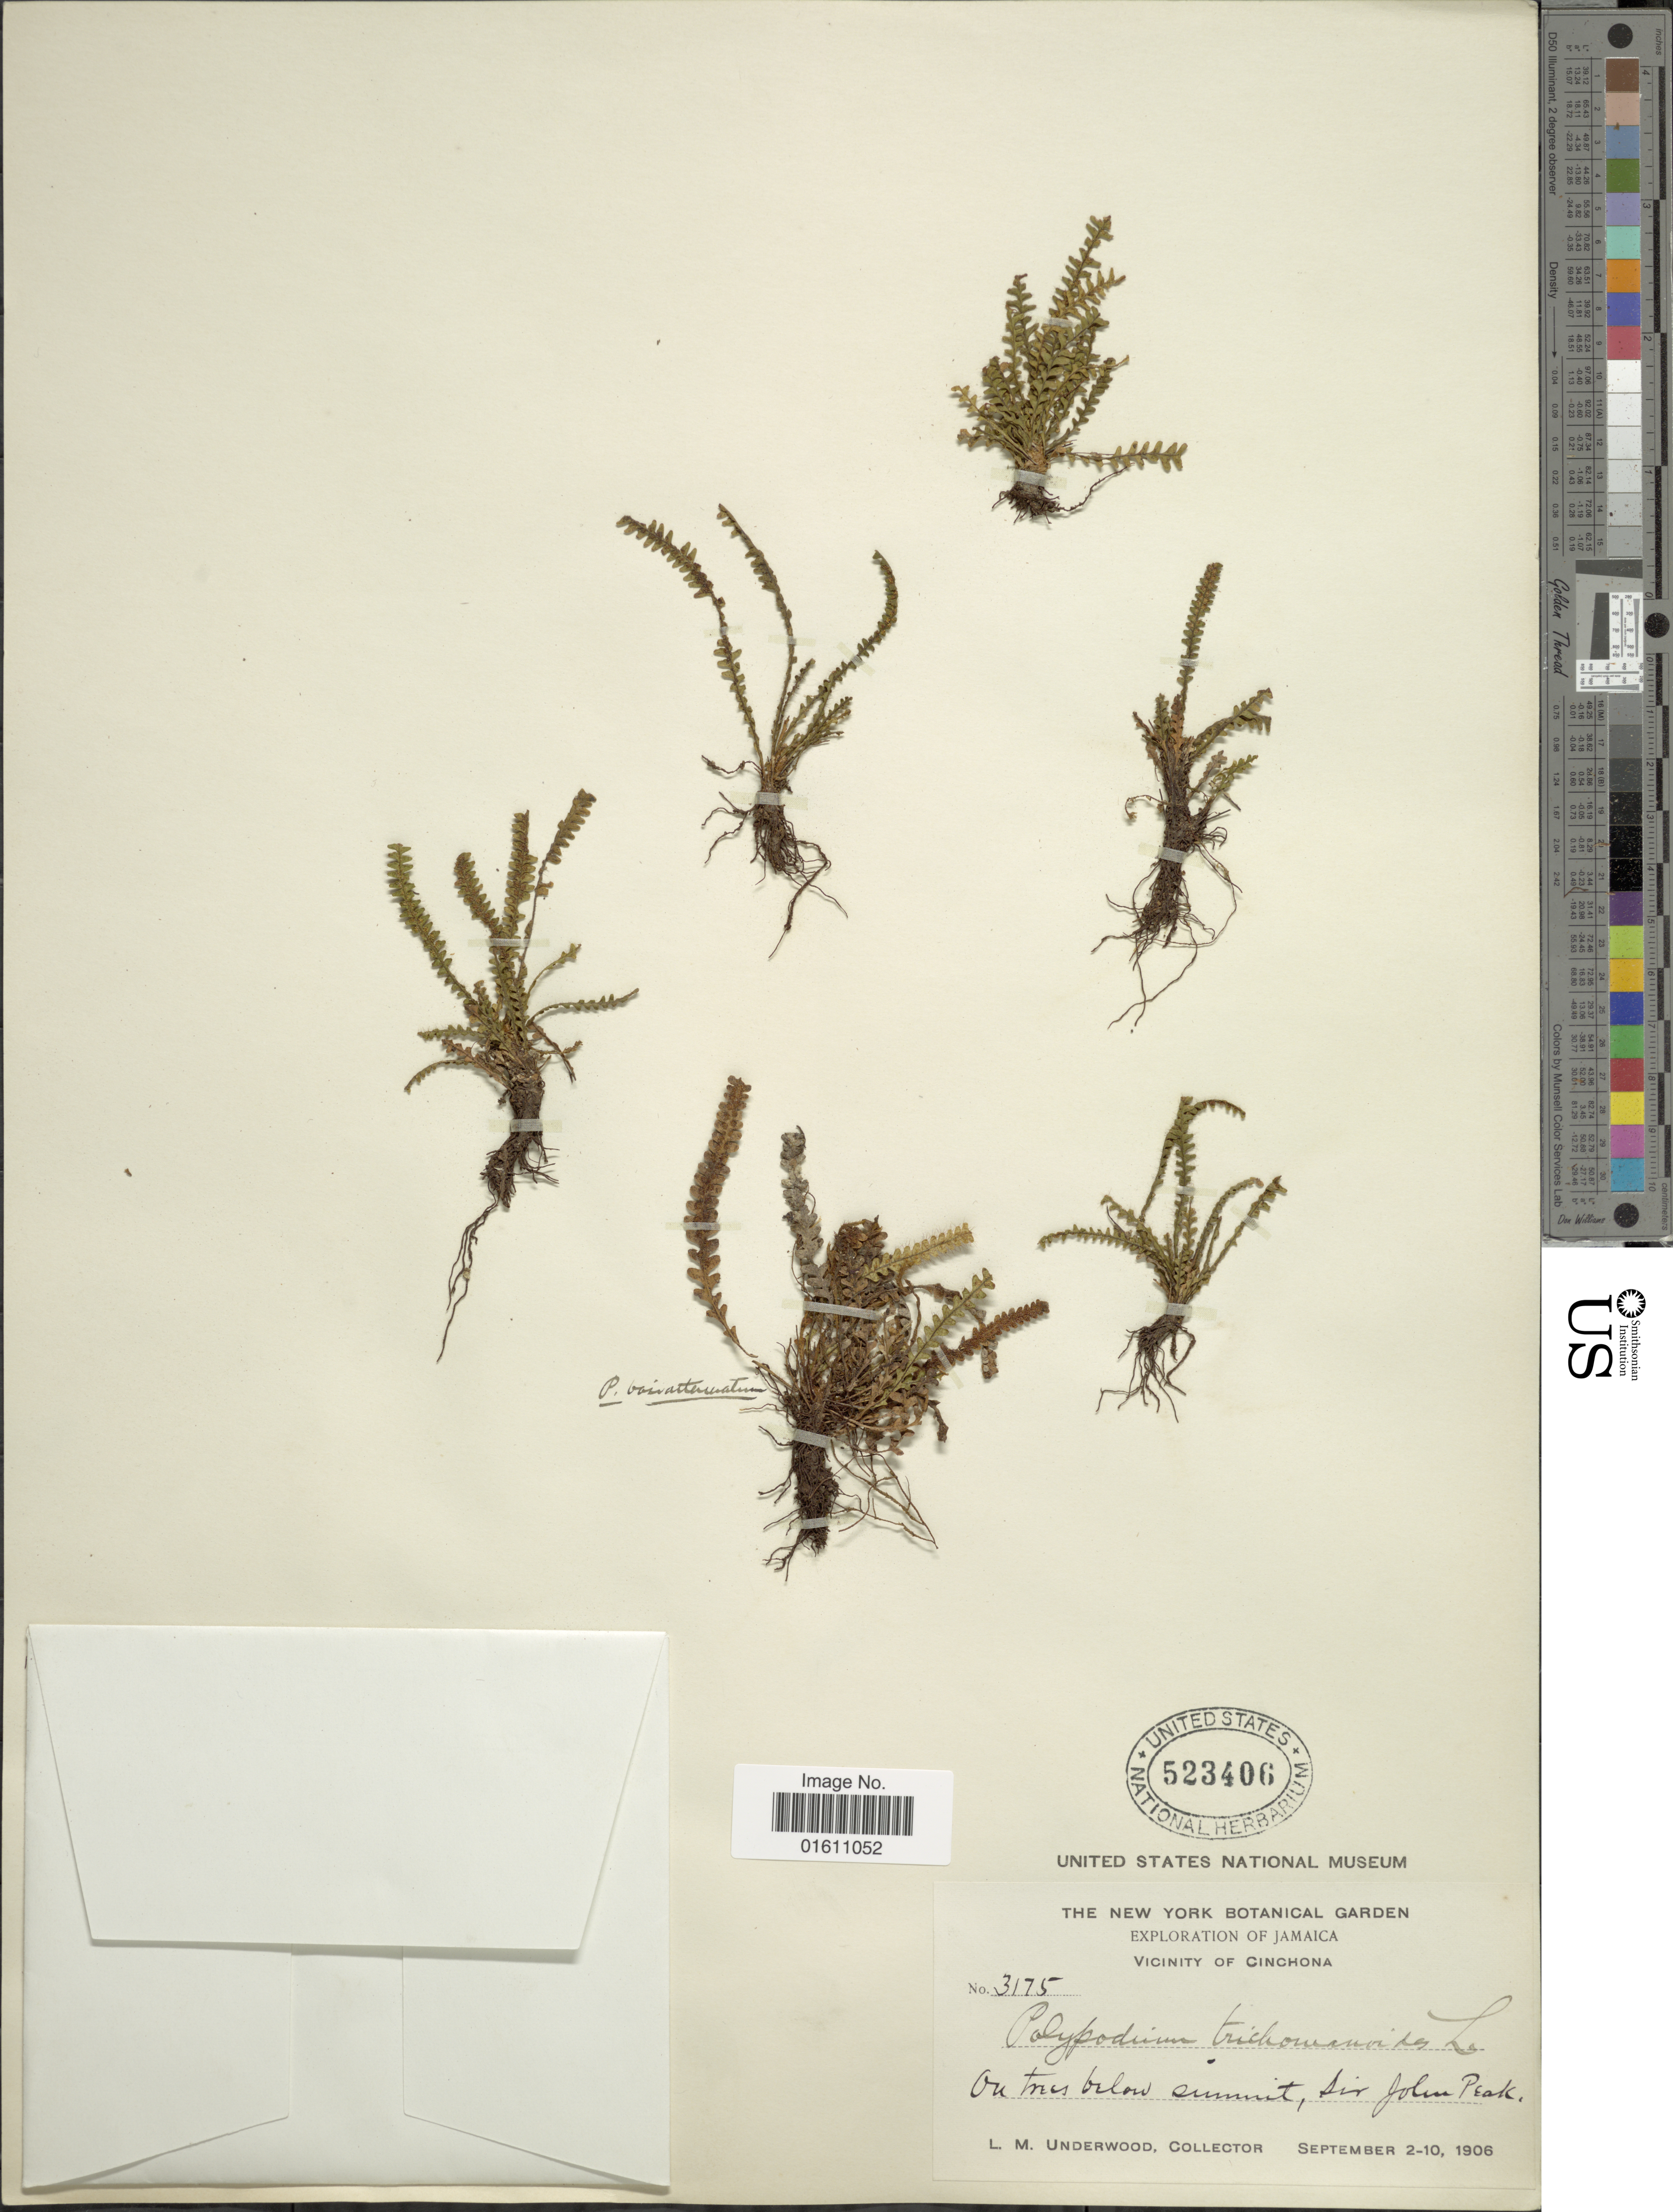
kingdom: Plantae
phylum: Tracheophyta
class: Polypodiopsida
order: Polypodiales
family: Polypodiaceae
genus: Moranopteris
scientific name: Moranopteris trichomanoides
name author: (Sw.) R. Y. Hirai & J. Prado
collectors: L. M. Underwood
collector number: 3175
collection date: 1906-09-02/1906-09-10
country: Jamaica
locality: Vicinity of Cinchona, on trees below summit, Sir John Peak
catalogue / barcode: US 523406